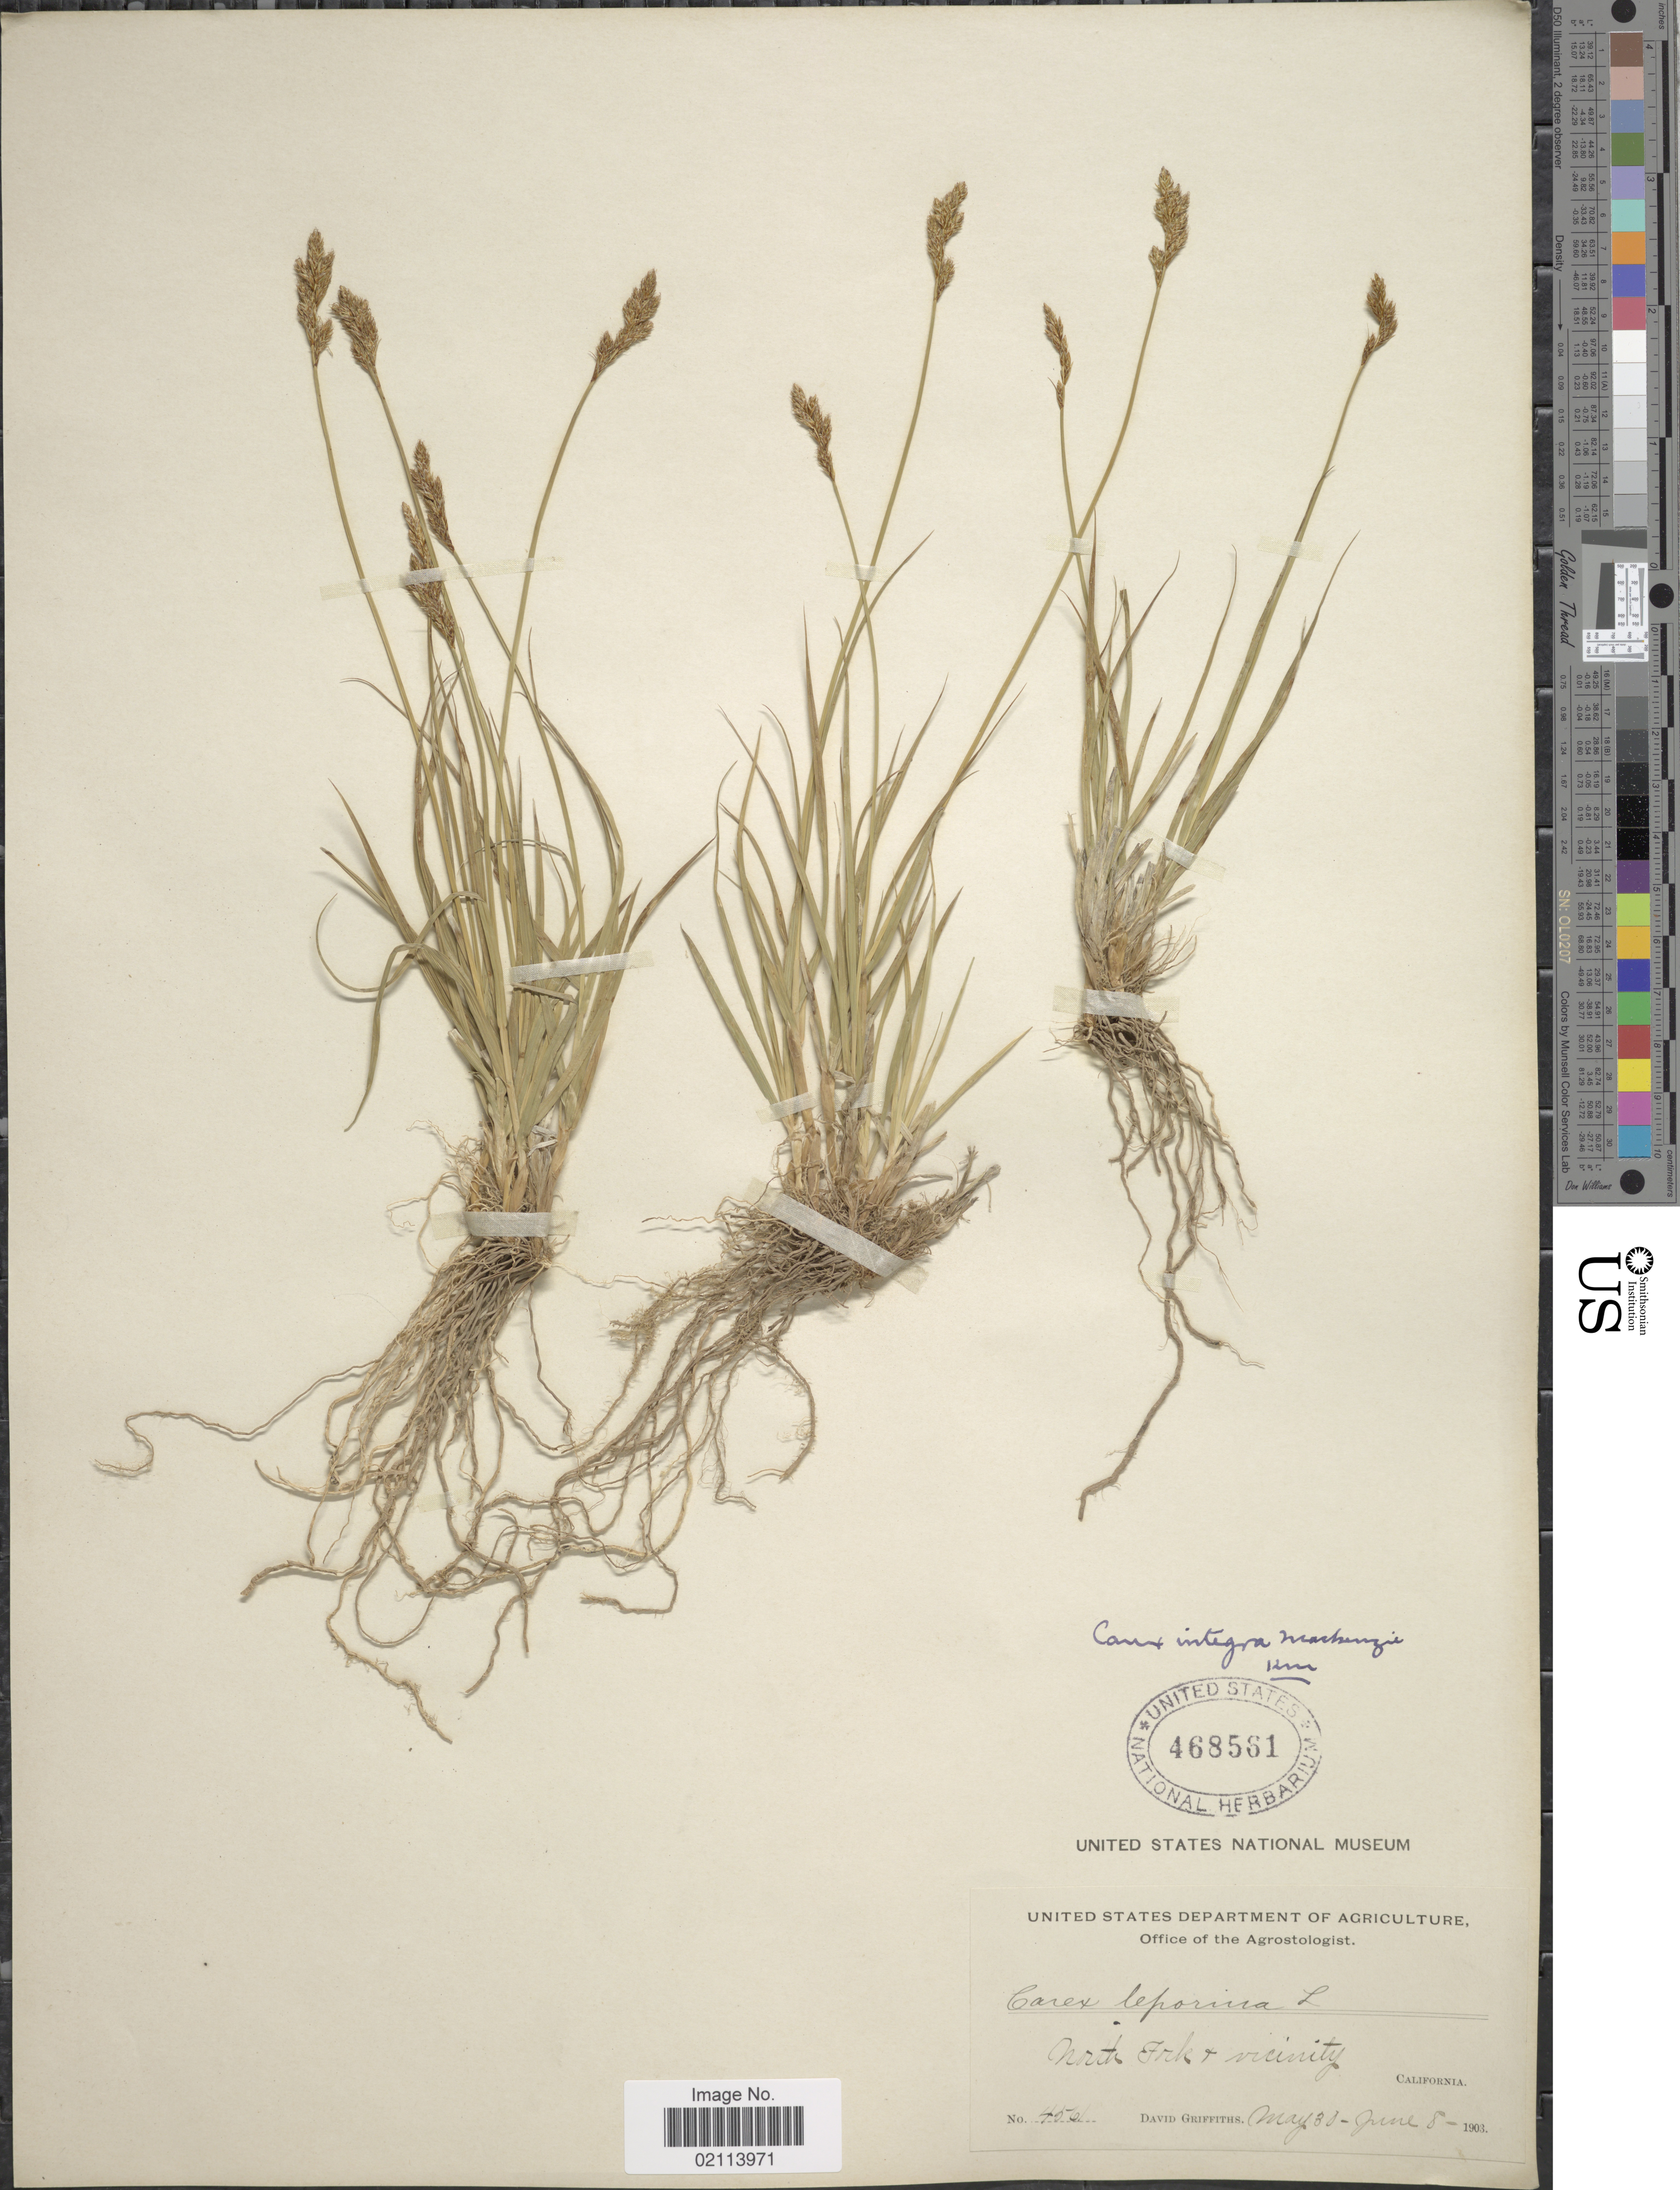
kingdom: Plantae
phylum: Tracheophyta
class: Liliopsida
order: Poales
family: Cyperaceae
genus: Carex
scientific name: Carex integra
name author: Mack.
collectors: D. Griffiths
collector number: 4561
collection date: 1903-05-30/1903-06-08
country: United States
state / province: California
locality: North Fork + vicinity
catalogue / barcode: US 468561